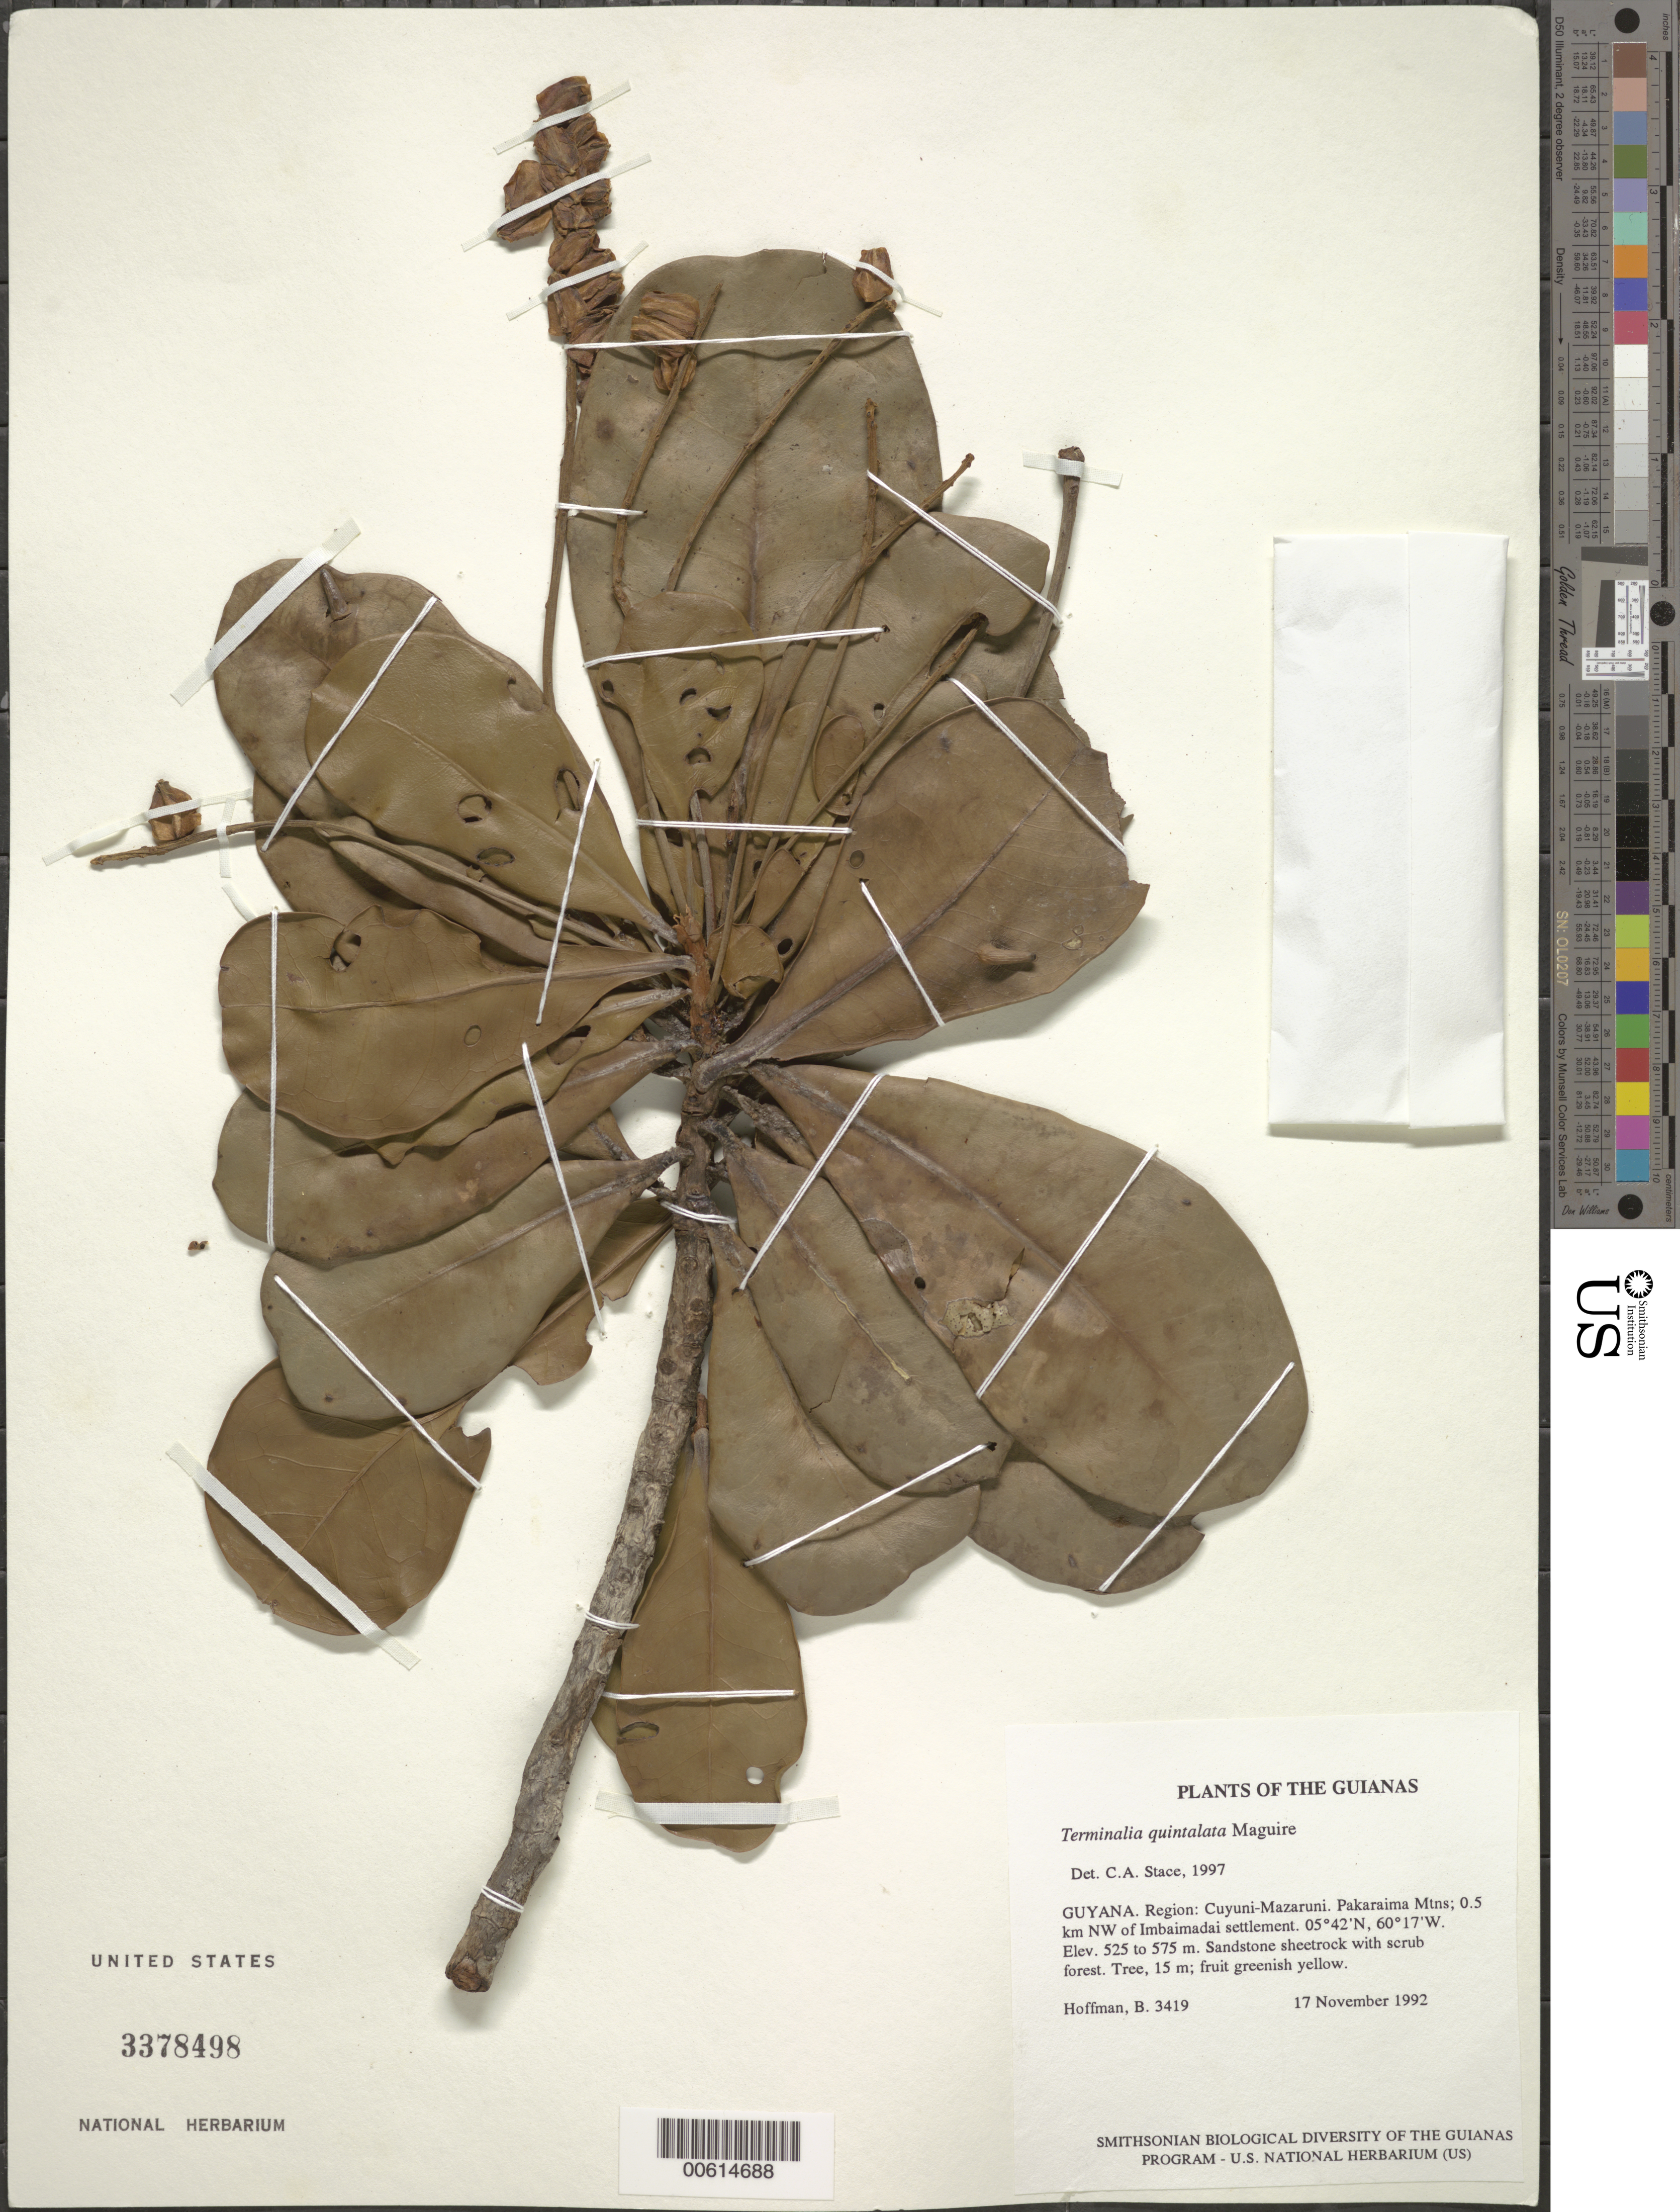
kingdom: Plantae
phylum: Tracheophyta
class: Magnoliopsida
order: Myrtales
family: Combretaceae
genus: Terminalia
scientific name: Terminalia quintalata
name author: Maguire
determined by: Stace, C. A.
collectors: B. Hoffman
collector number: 3419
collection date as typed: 17 November 1992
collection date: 1992-11-17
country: Guyana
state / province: Cuyuni-Mazaruni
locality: Pakaraima Mountains; 0.5 km NW of Imbaimadai settlement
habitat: Sandstone sheetrock with scrub forest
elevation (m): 525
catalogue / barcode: US 3378498